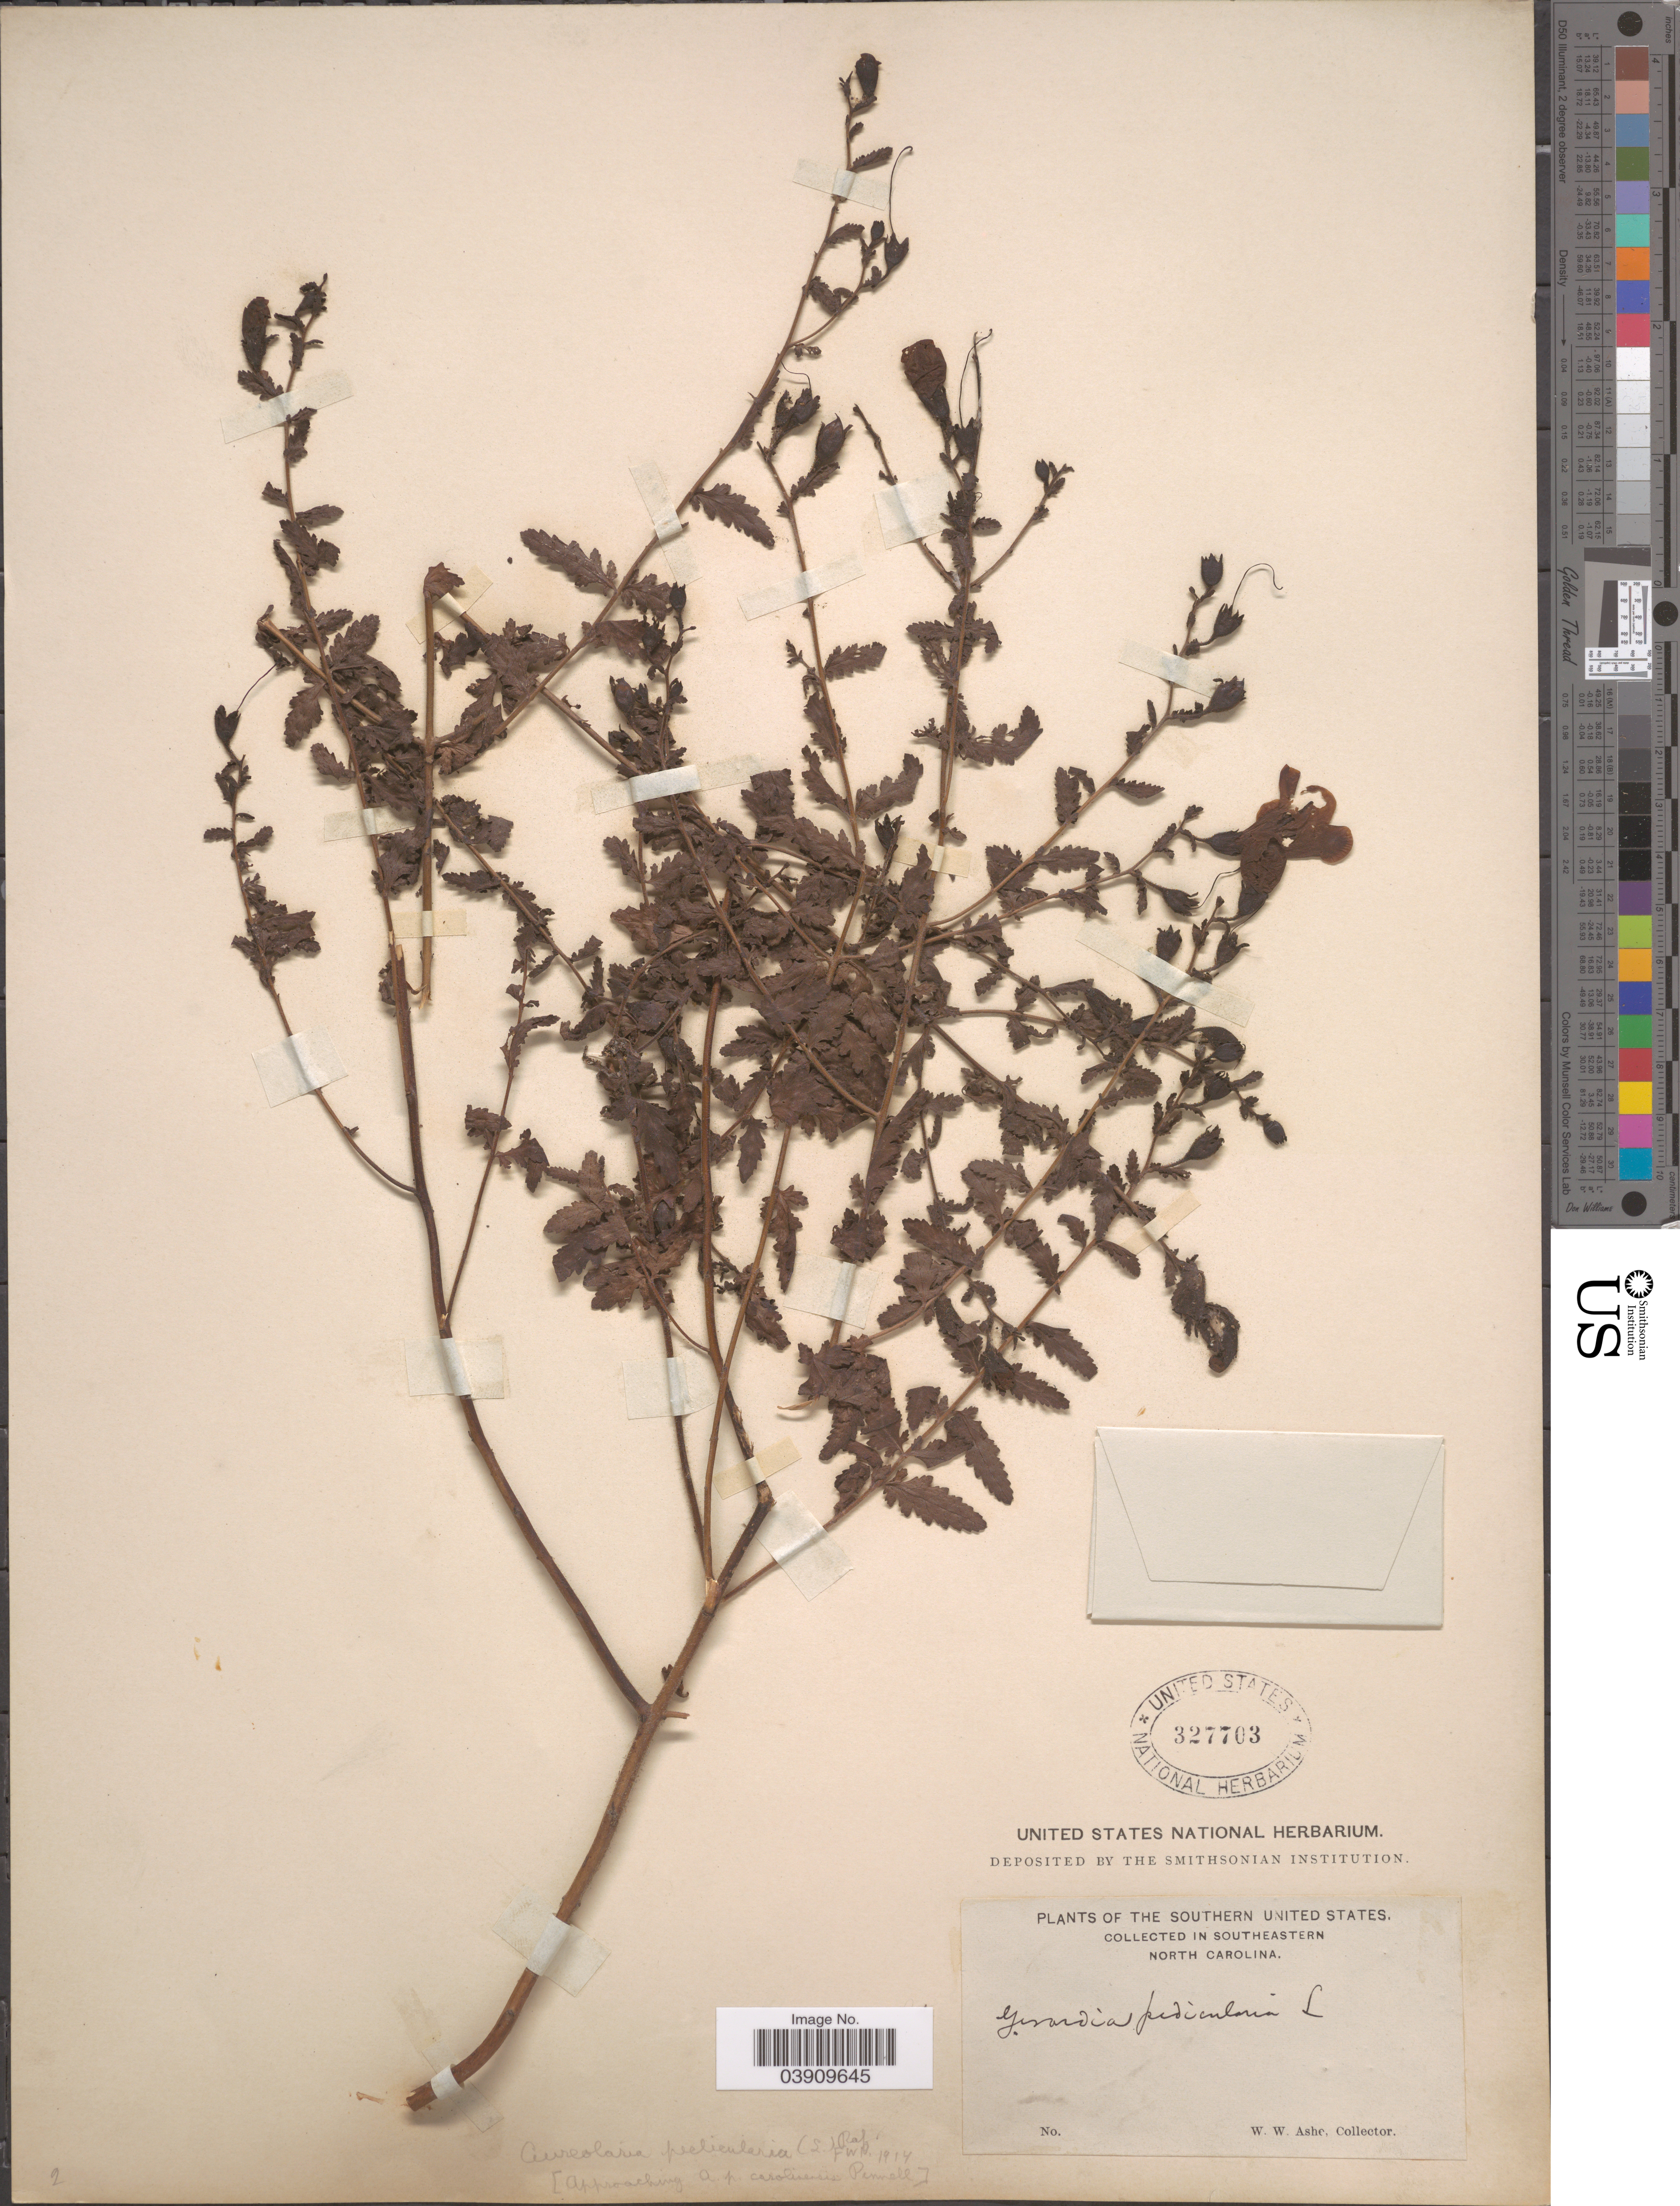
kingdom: Plantae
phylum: Tracheophyta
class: Magnoliopsida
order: Lamiales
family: Orobanchaceae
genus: Aureolaria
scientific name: Aureolaria pedicularia var. carolinensis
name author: (Pennell) Pennell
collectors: W. W. Ashe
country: United States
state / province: North Carolina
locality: The Southern United States. In Southeastern North Carolina.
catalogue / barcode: US 327703